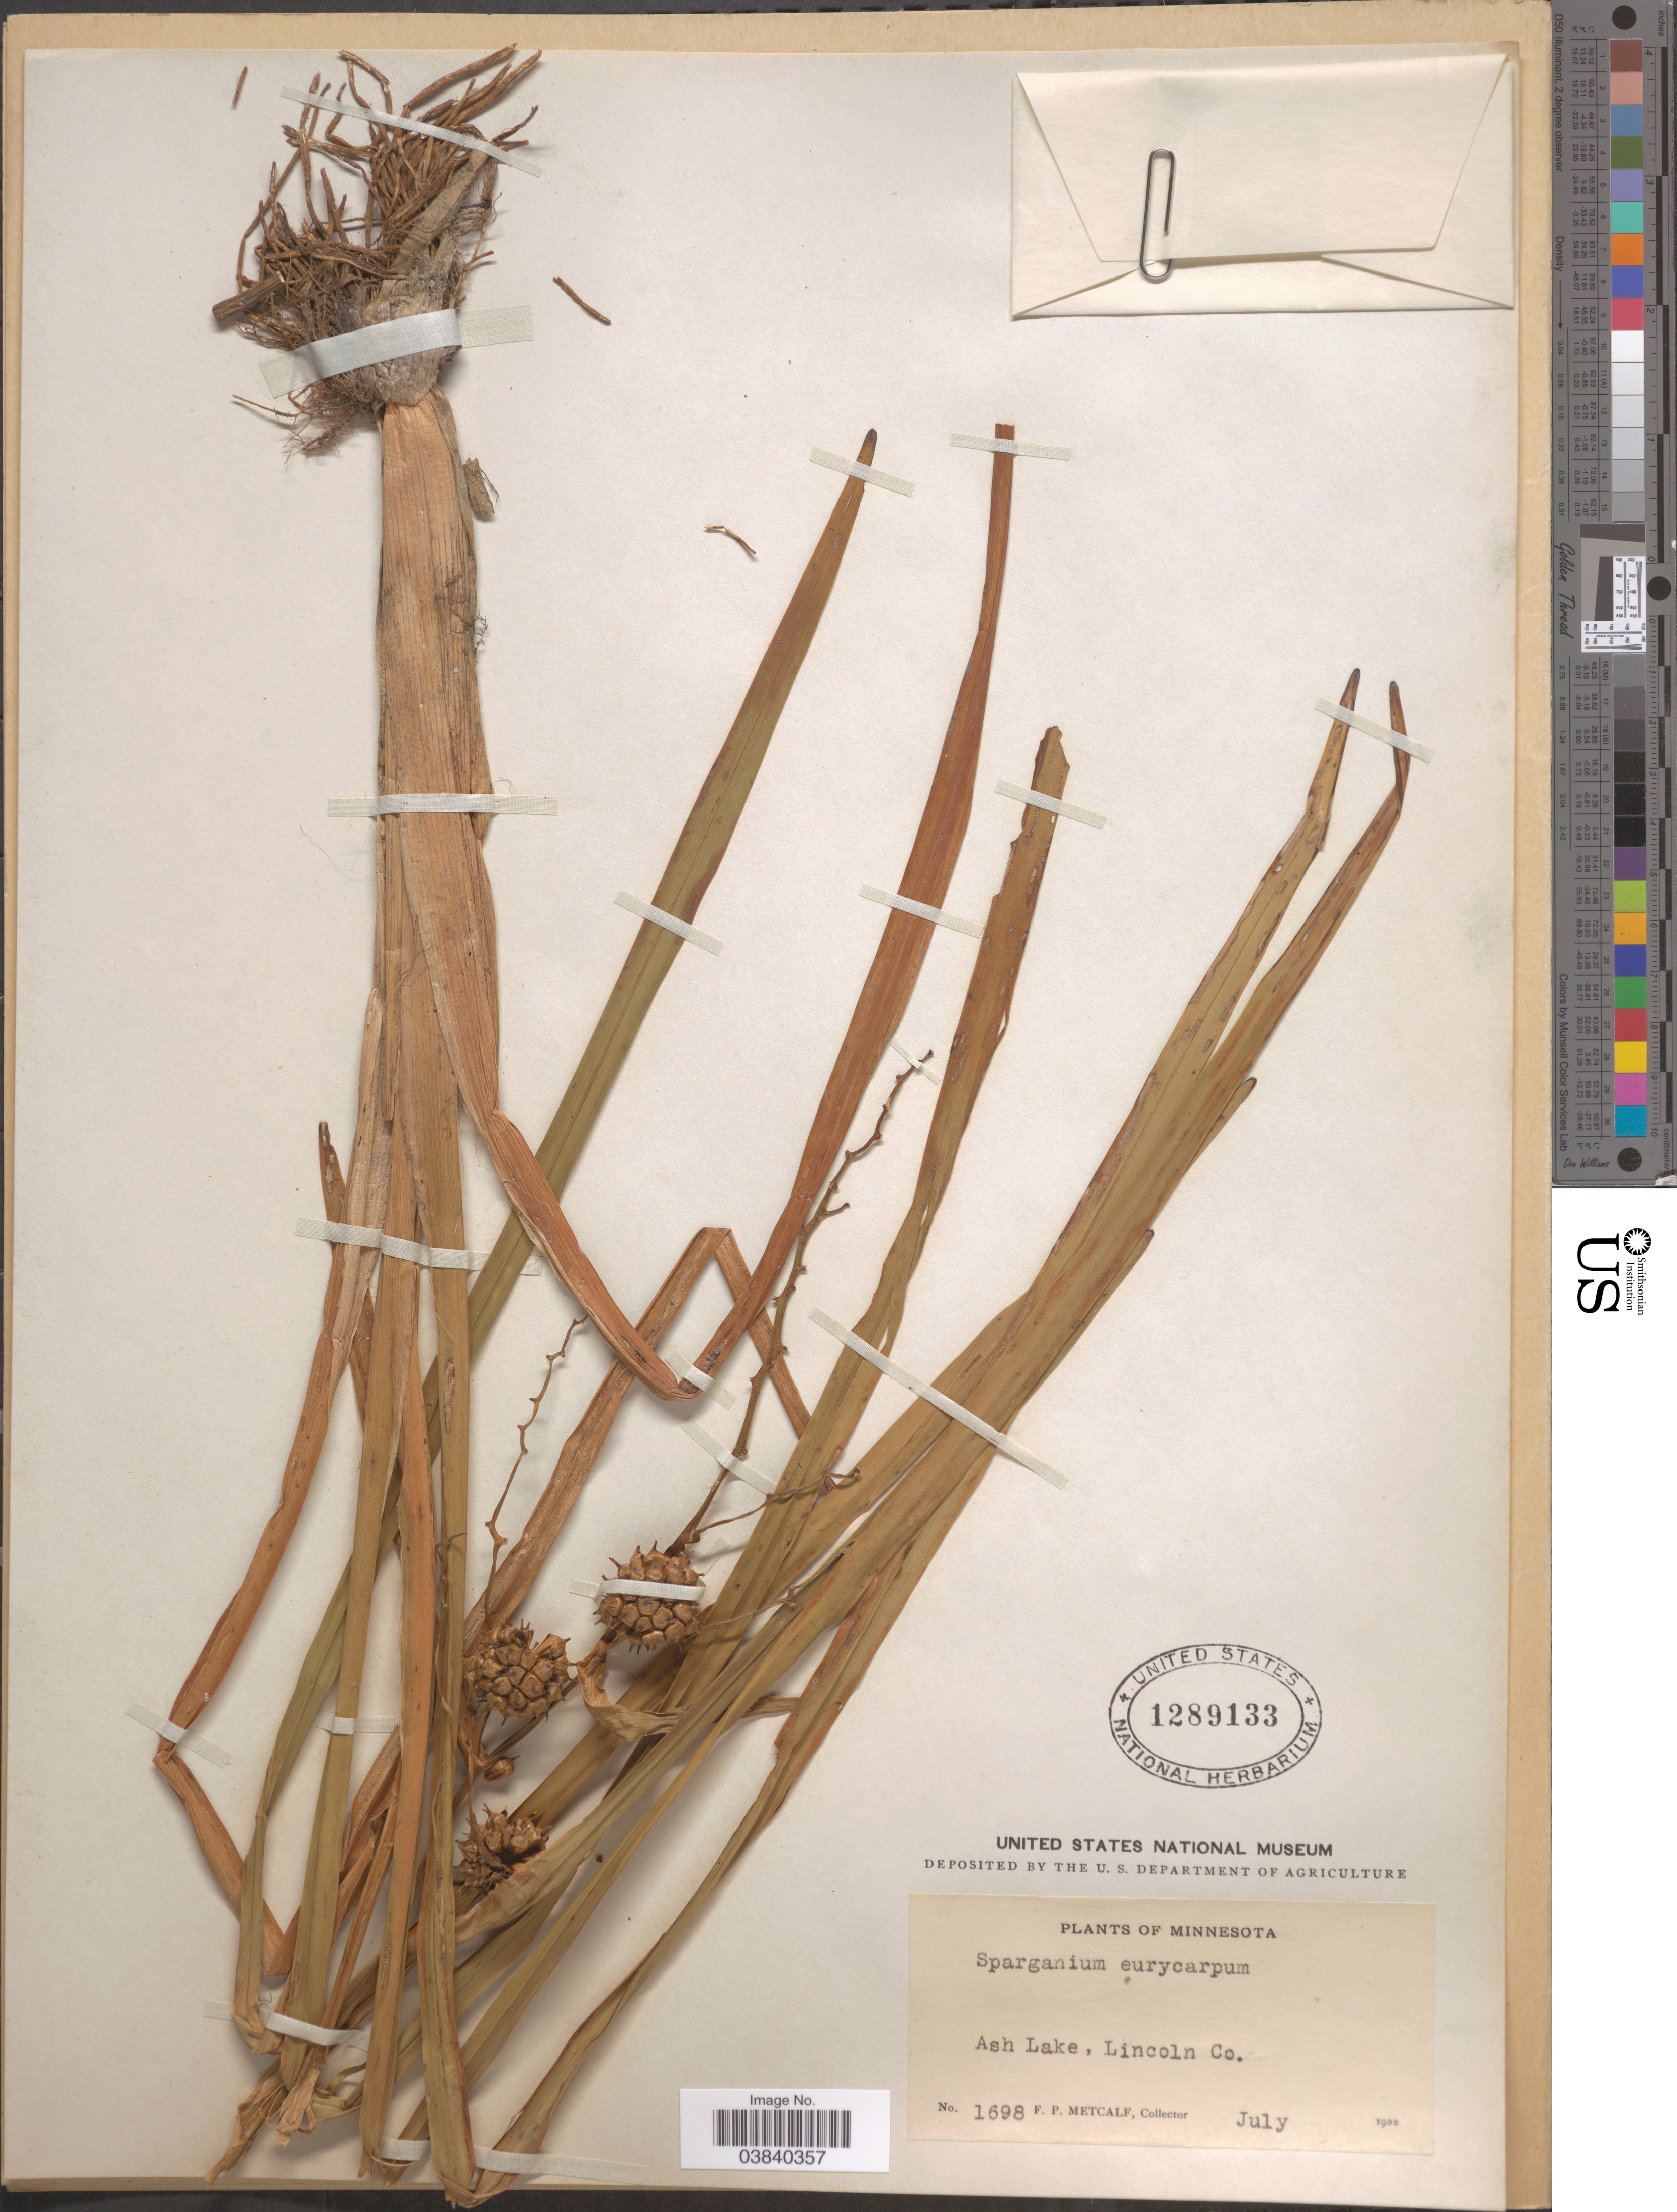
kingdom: Plantae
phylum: Tracheophyta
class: Liliopsida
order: Poales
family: Typhaceae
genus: Sparganium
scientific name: Sparganium eurycarpum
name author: Engelm.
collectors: F. Metcalf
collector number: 1698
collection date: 1922-07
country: United States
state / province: Minnesota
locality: Ash Lake, Lincoln Co.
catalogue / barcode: US 1289133